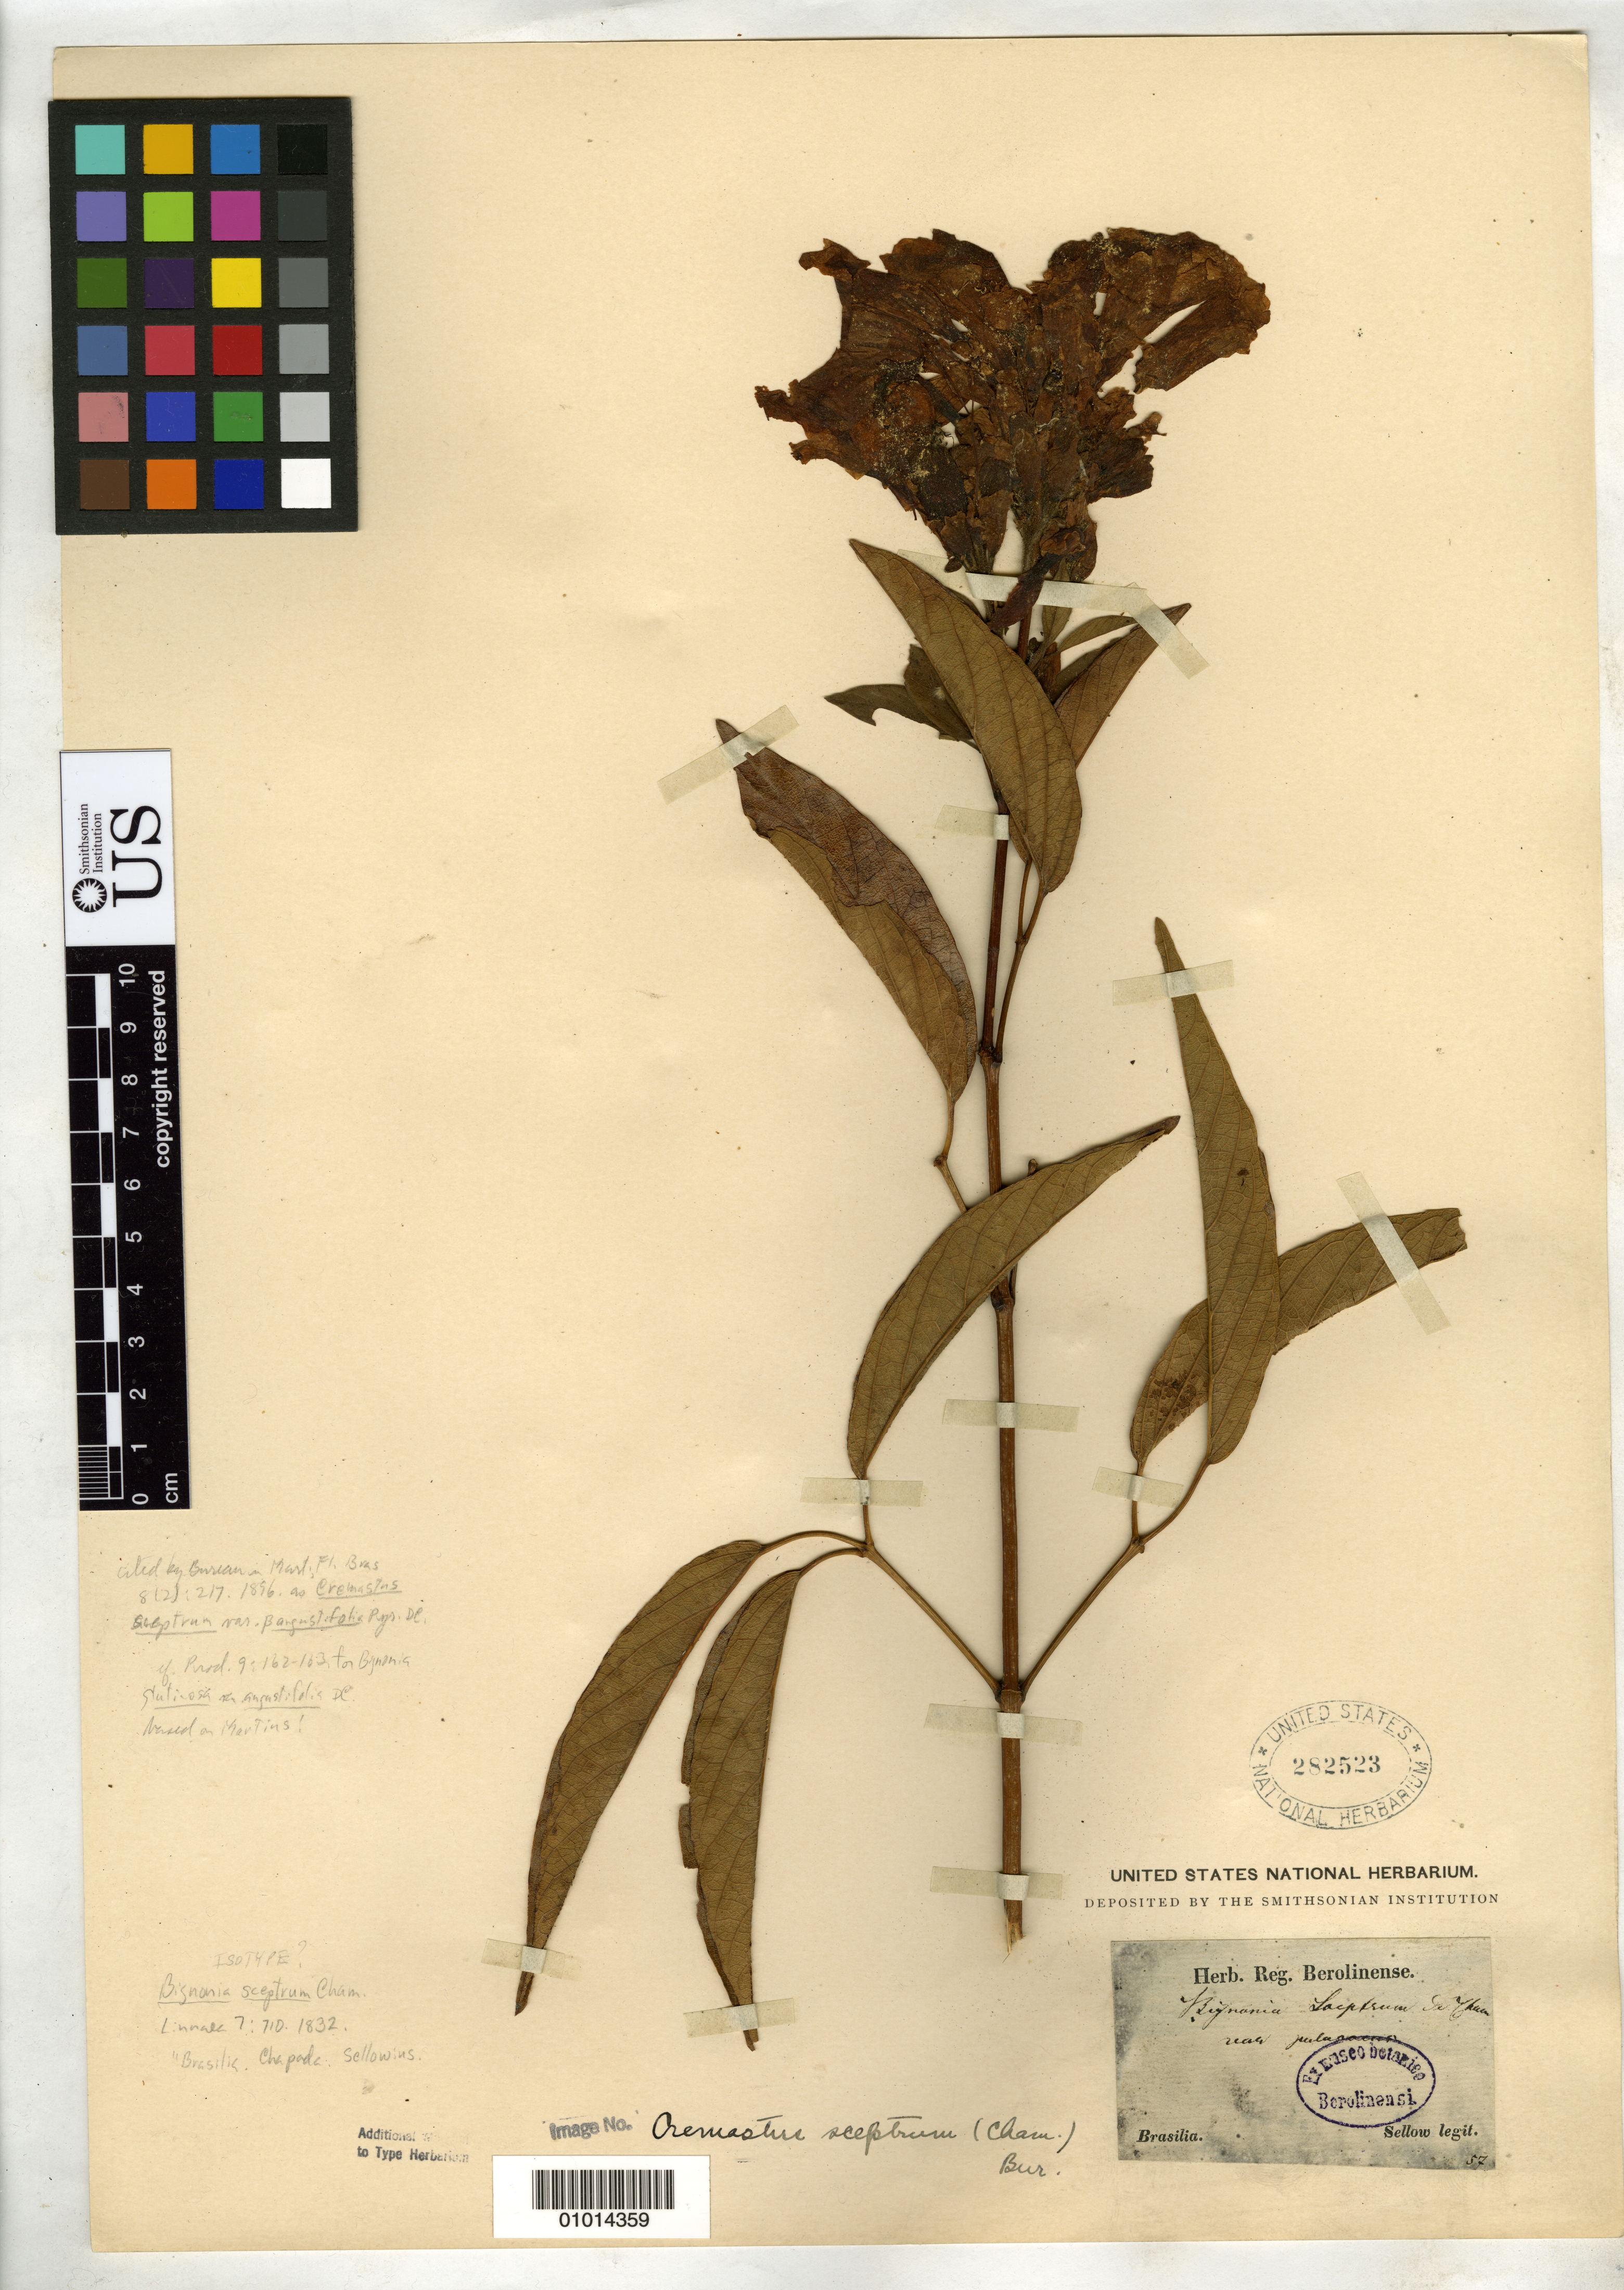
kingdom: Plantae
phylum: Tracheophyta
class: Magnoliopsida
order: Lamiales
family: Bignoniaceae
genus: Bignonia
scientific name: Bignonia sceptrum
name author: Cham.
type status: Isotype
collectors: F. Sellow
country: Brazil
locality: Chapada.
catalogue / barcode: US 282523